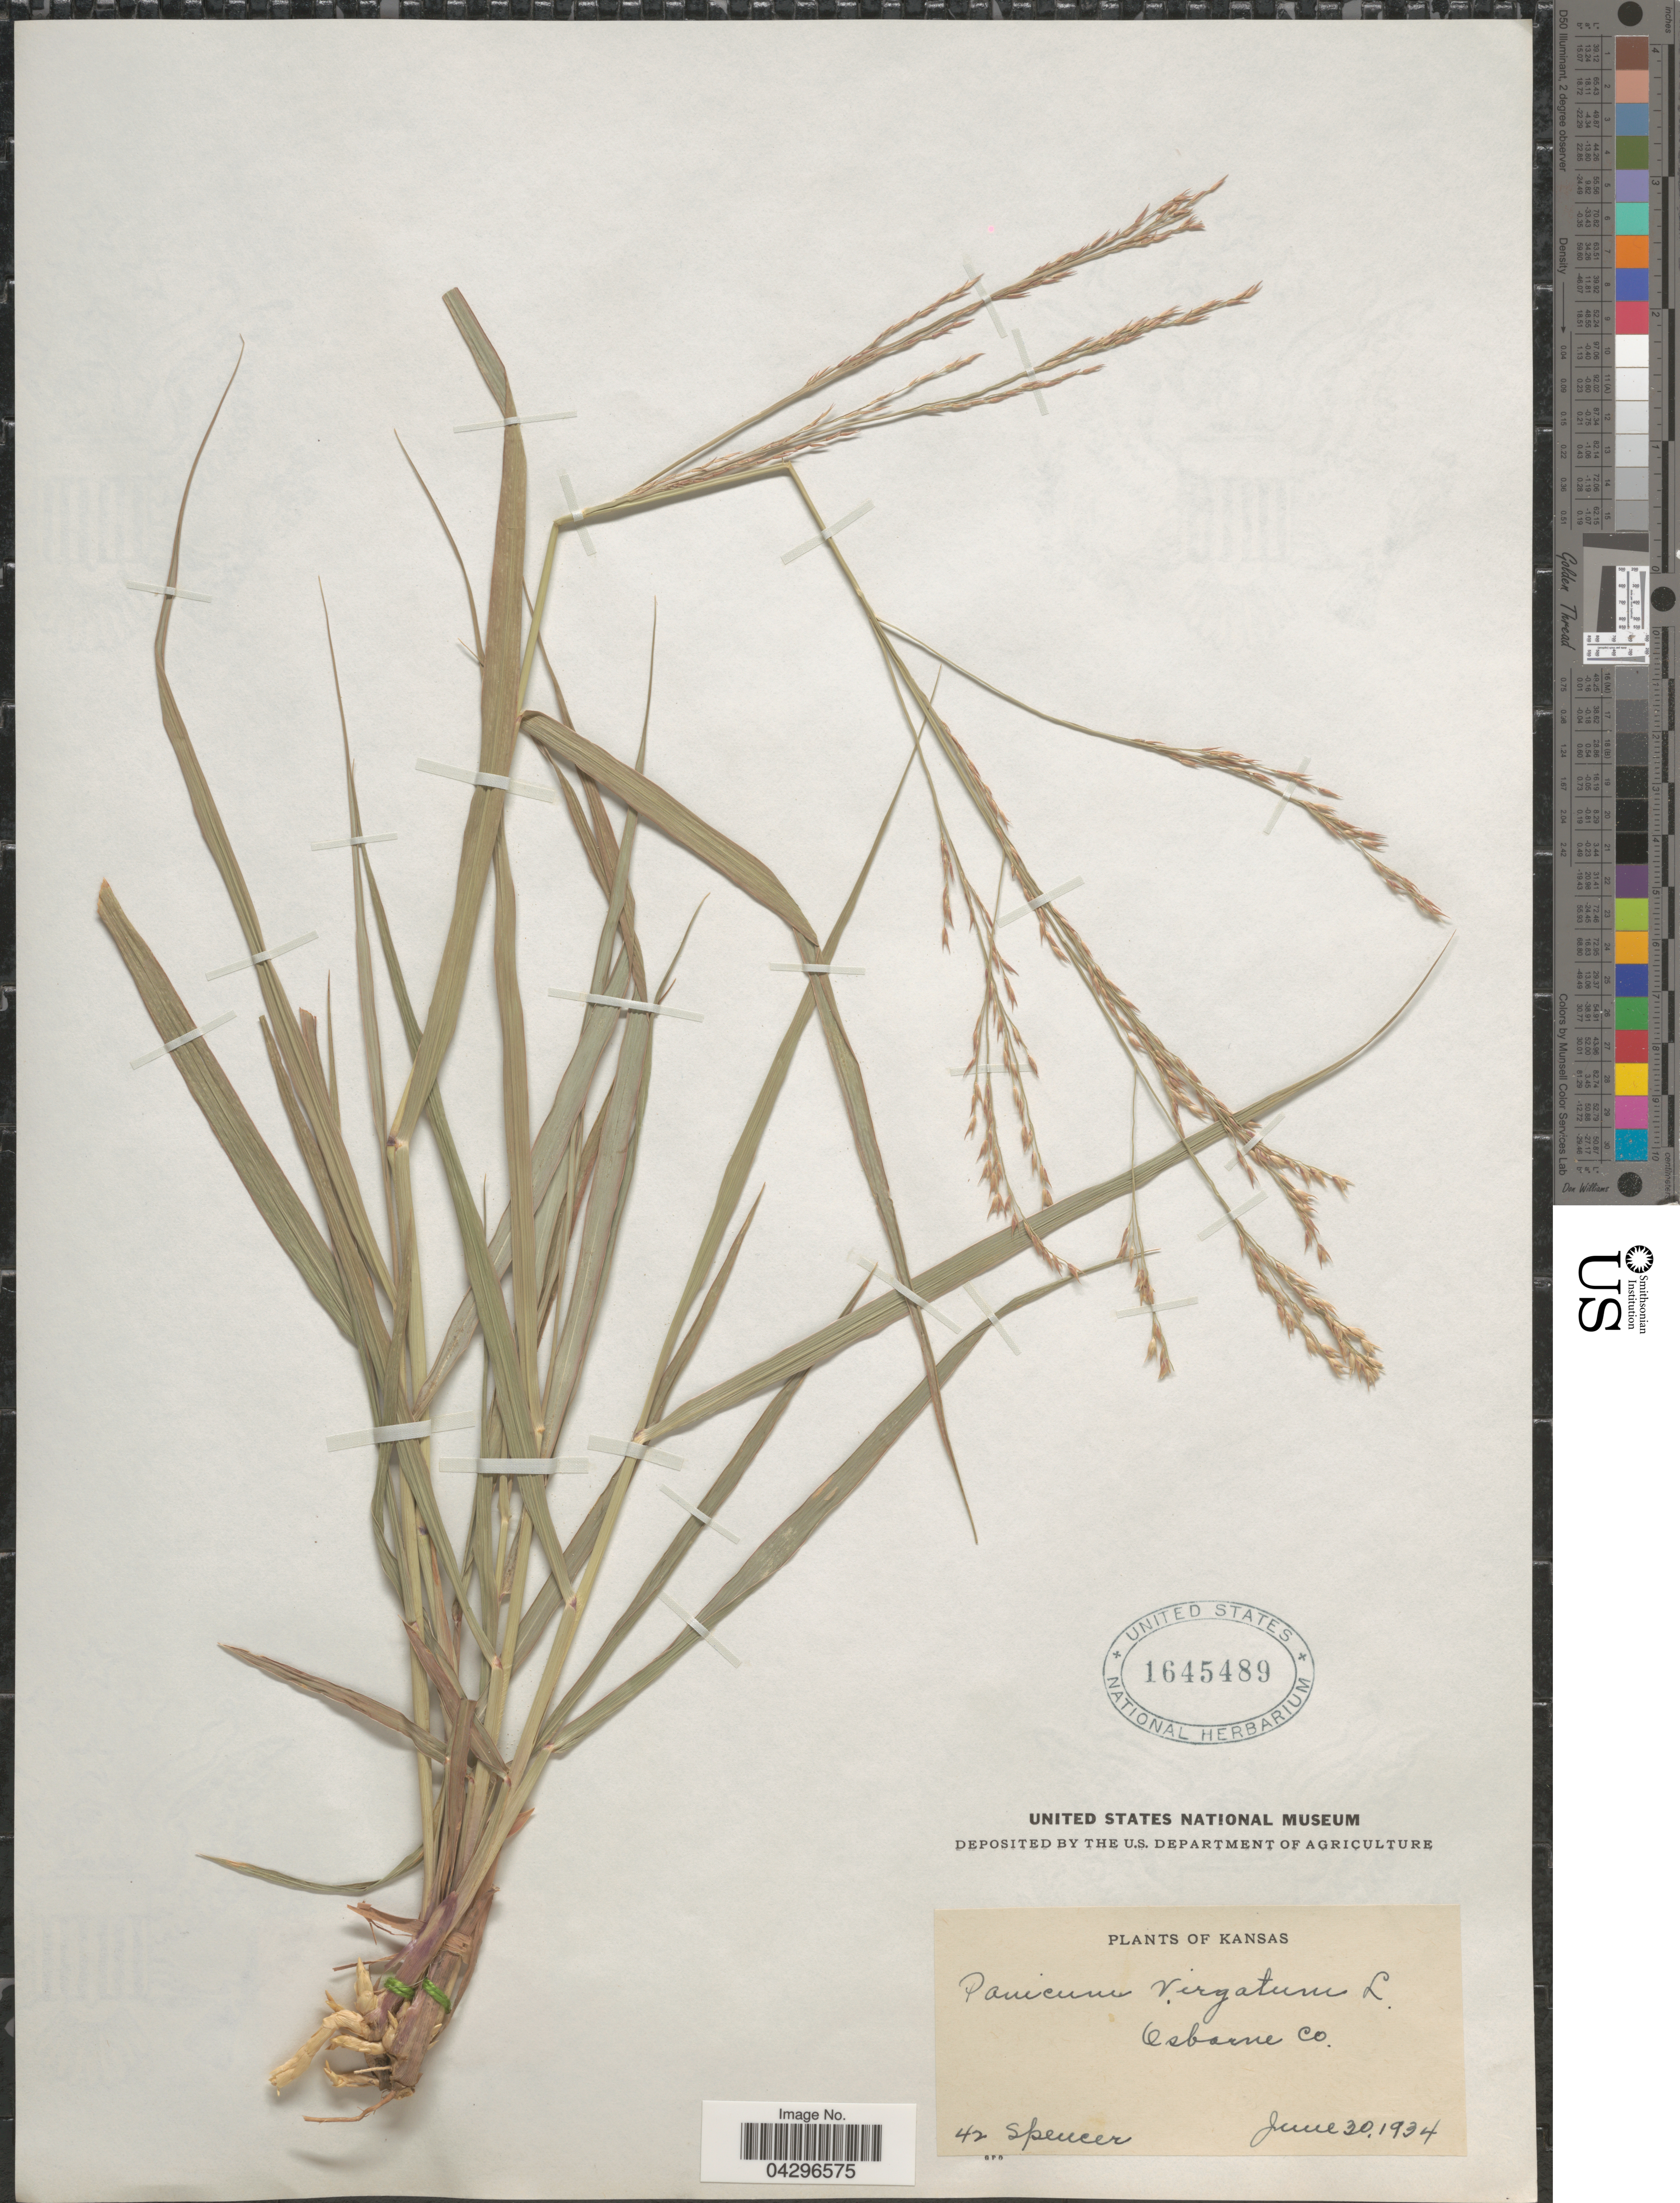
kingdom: Plantae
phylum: Tracheophyta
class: Liliopsida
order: Poales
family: Poaceae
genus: Panicum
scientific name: Panicum virgatum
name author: L.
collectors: -- Spencer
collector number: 42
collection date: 1934-06-30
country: United States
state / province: Kansas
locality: Osborne Co.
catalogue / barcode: US 1645489